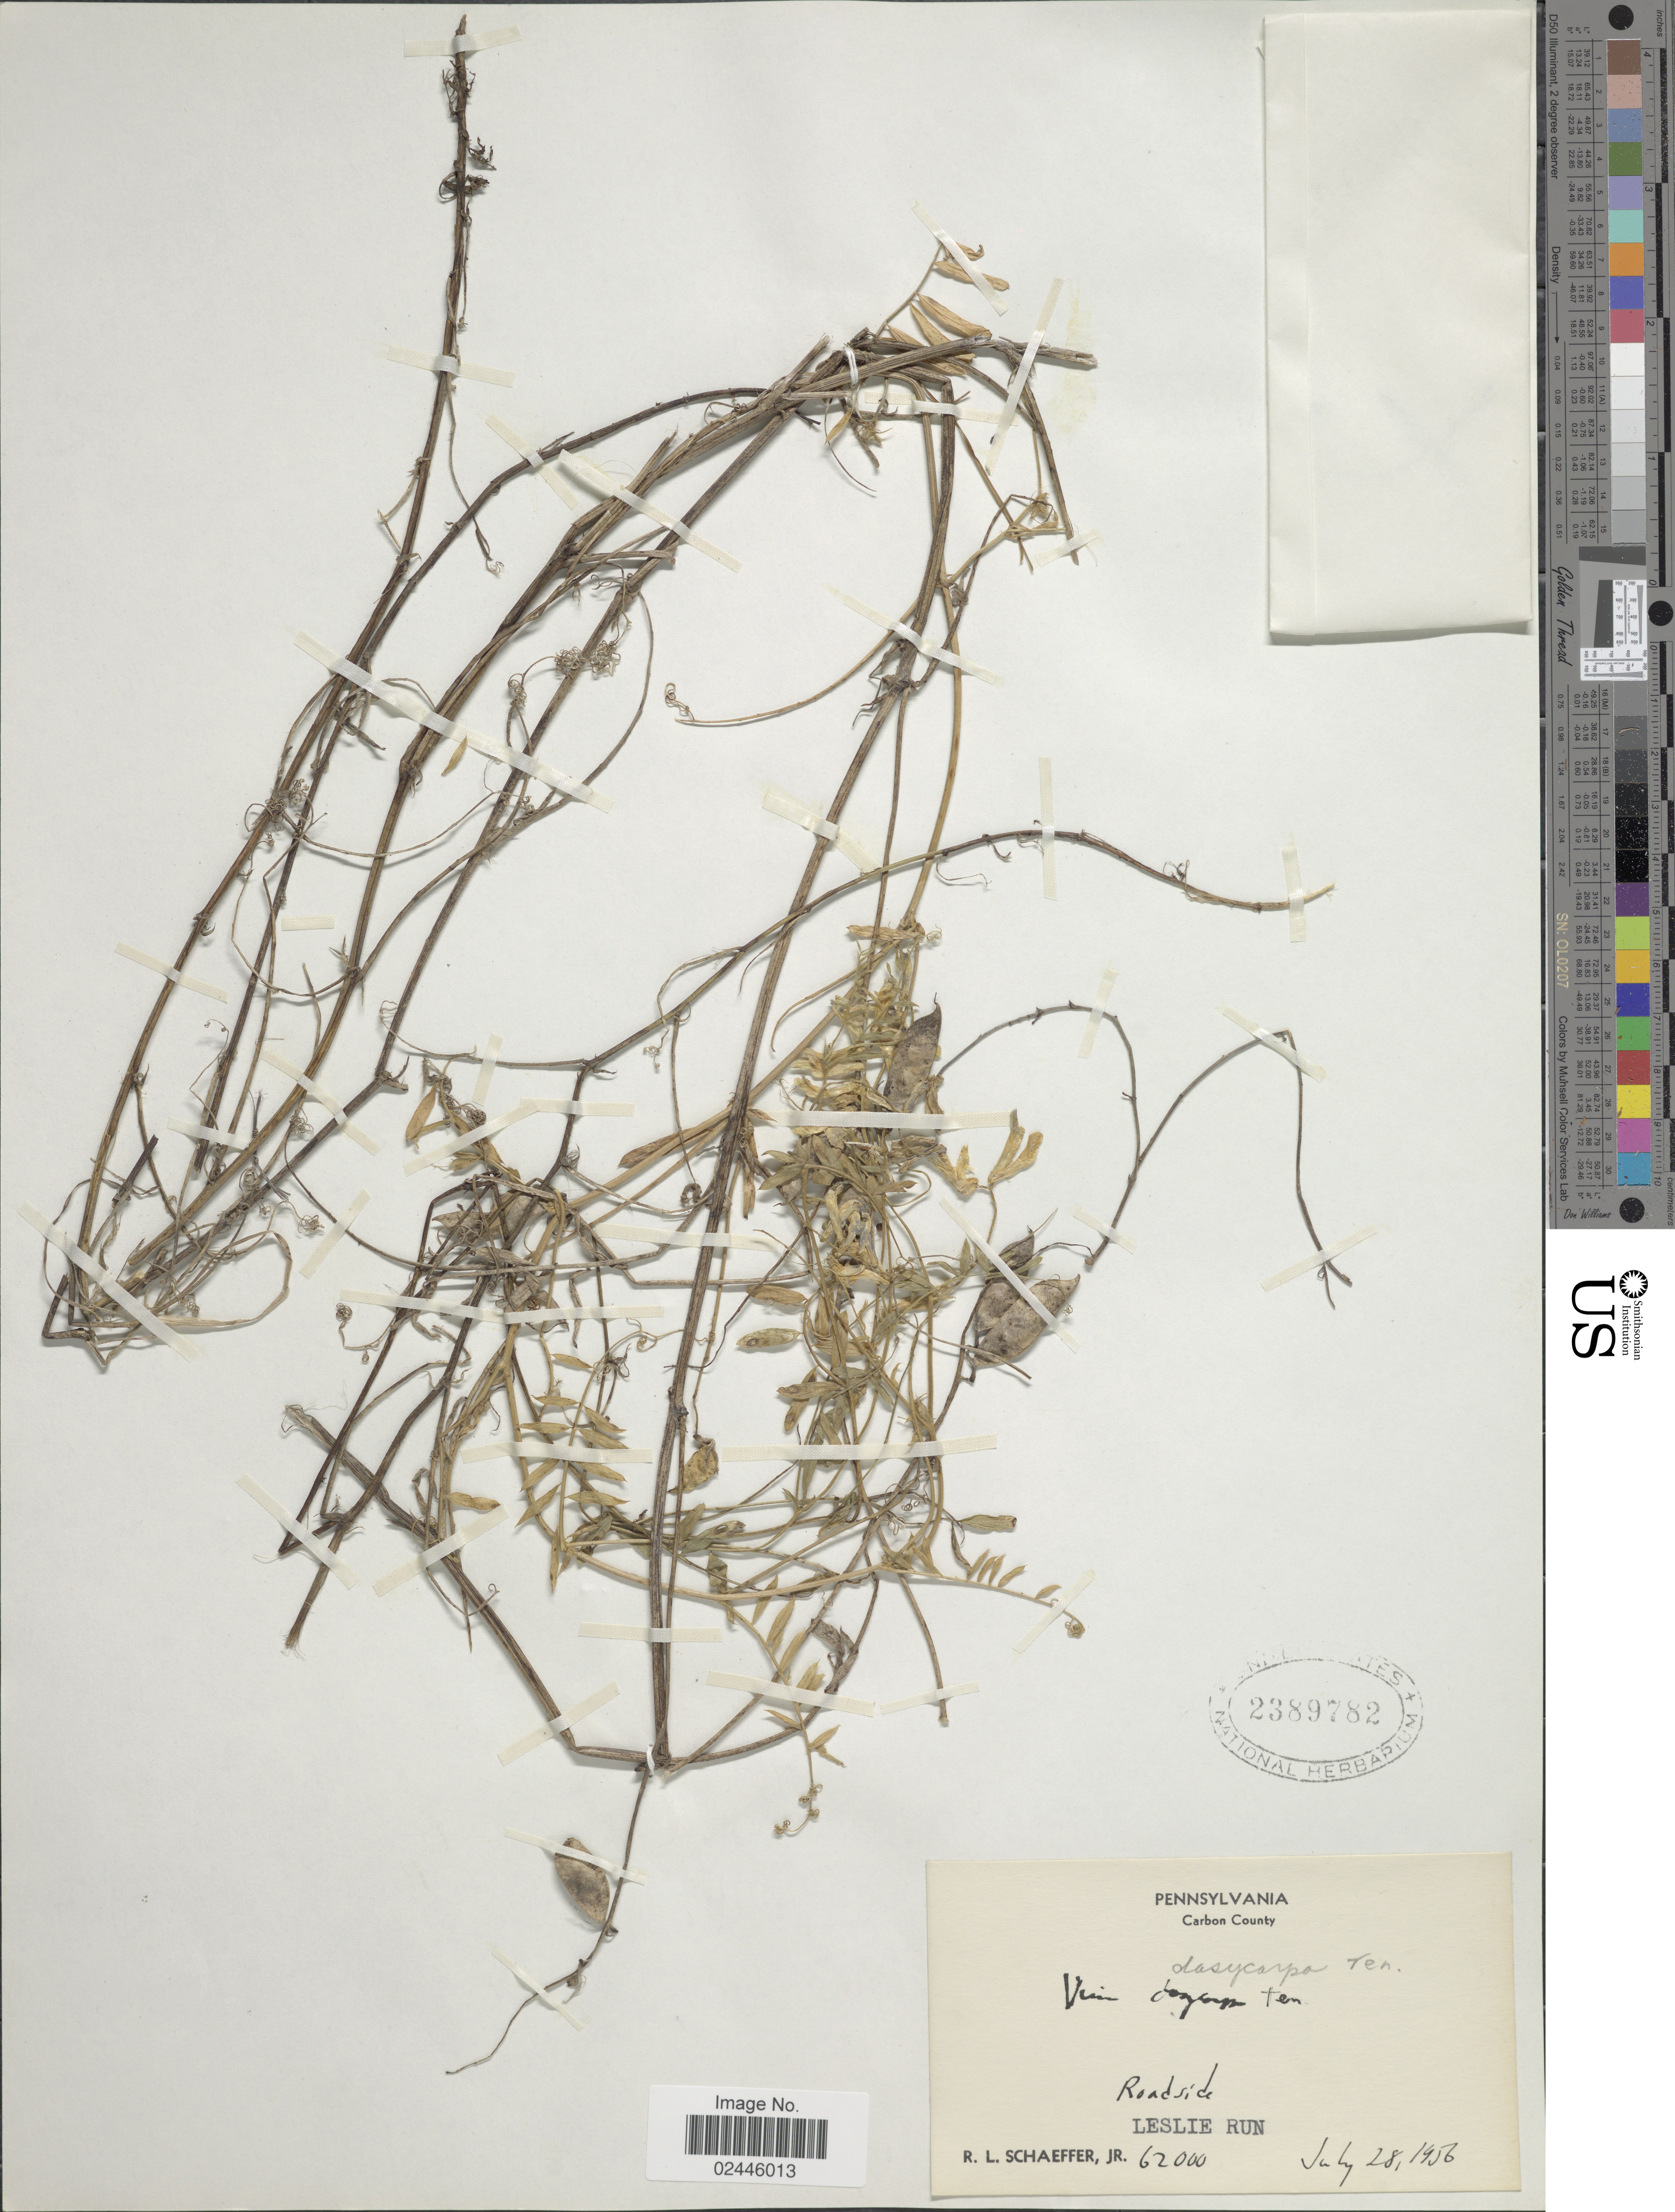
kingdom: Plantae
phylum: Tracheophyta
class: Magnoliopsida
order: Fabales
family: Fabaceae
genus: Vicia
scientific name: Vicia dasycarpa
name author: Ten.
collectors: R. L. Schaeffer Jr.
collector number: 62000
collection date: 1956-07-28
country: United States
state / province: Pennsylvania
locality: Roadside, Leslie Run, Carbon County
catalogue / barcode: US 2389782